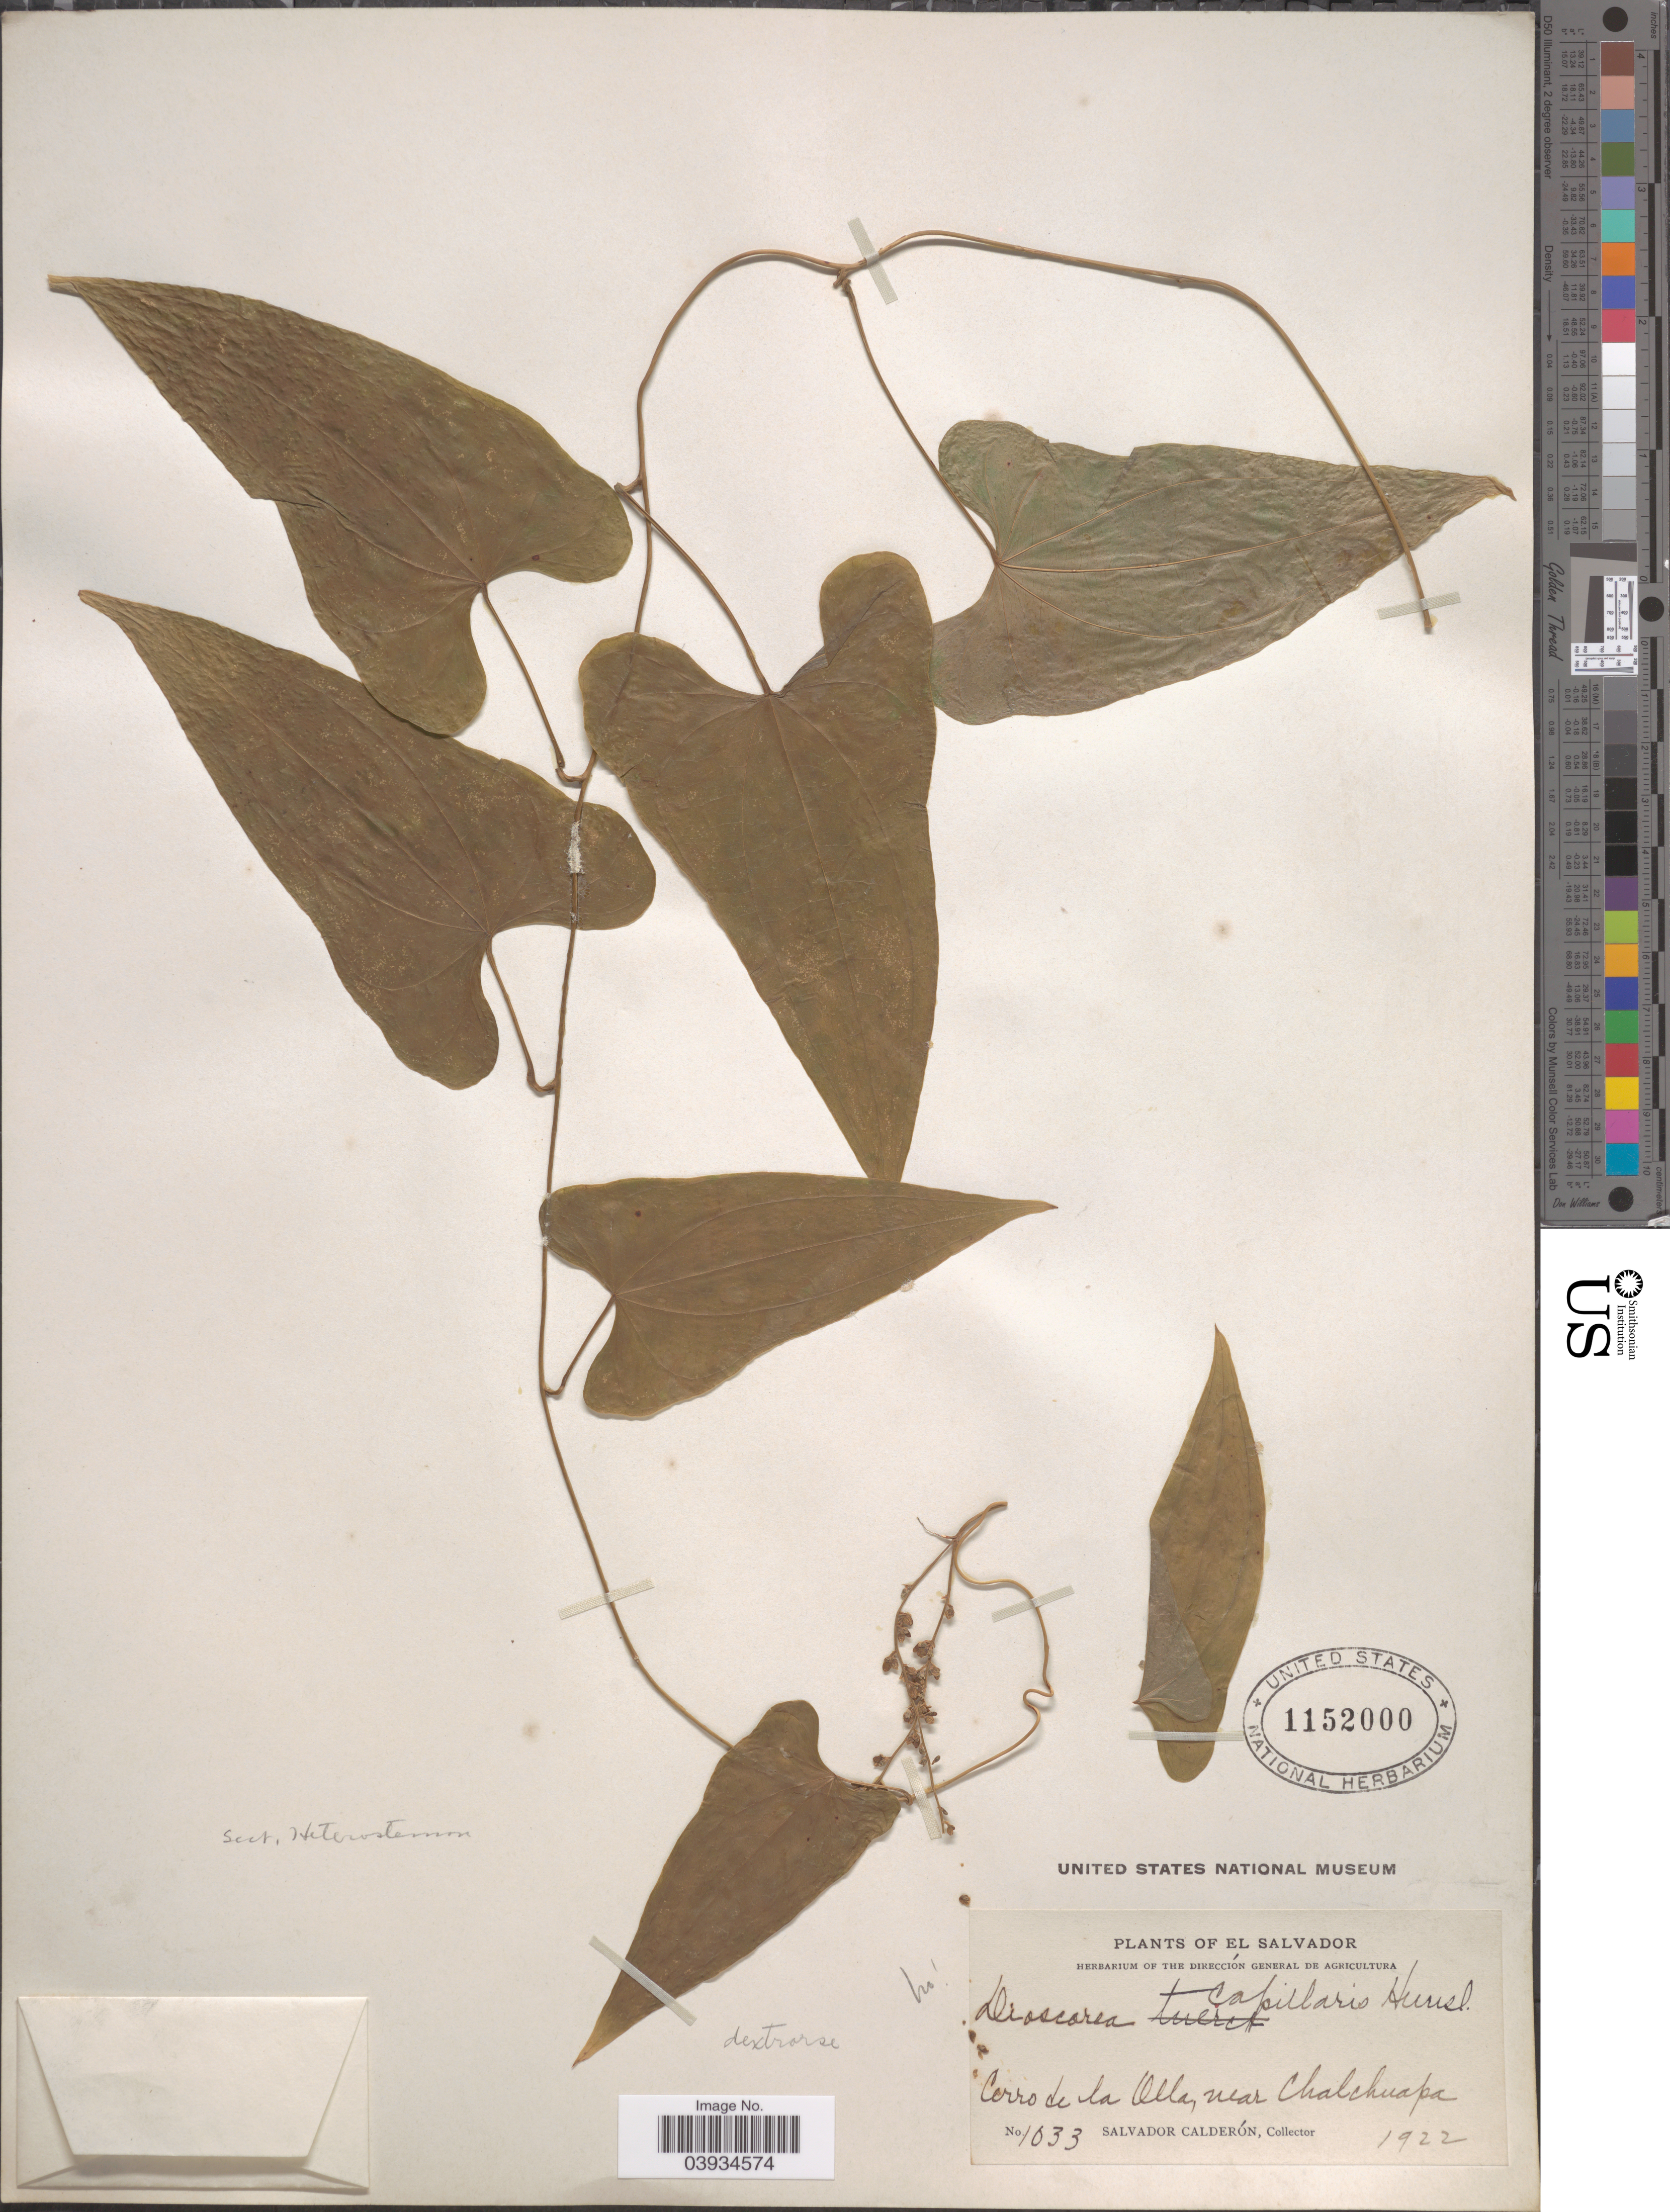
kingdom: Plantae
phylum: Tracheophyta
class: Liliopsida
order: Dioscoreales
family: Dioscoreaceae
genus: Dioscorea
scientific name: Dioscorea floribunda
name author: M. Martens & Galeotti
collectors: S. Calderón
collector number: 1033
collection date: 1922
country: El Salvador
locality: Cerro de la Olla, near Chalchuapa.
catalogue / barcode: US 1152000